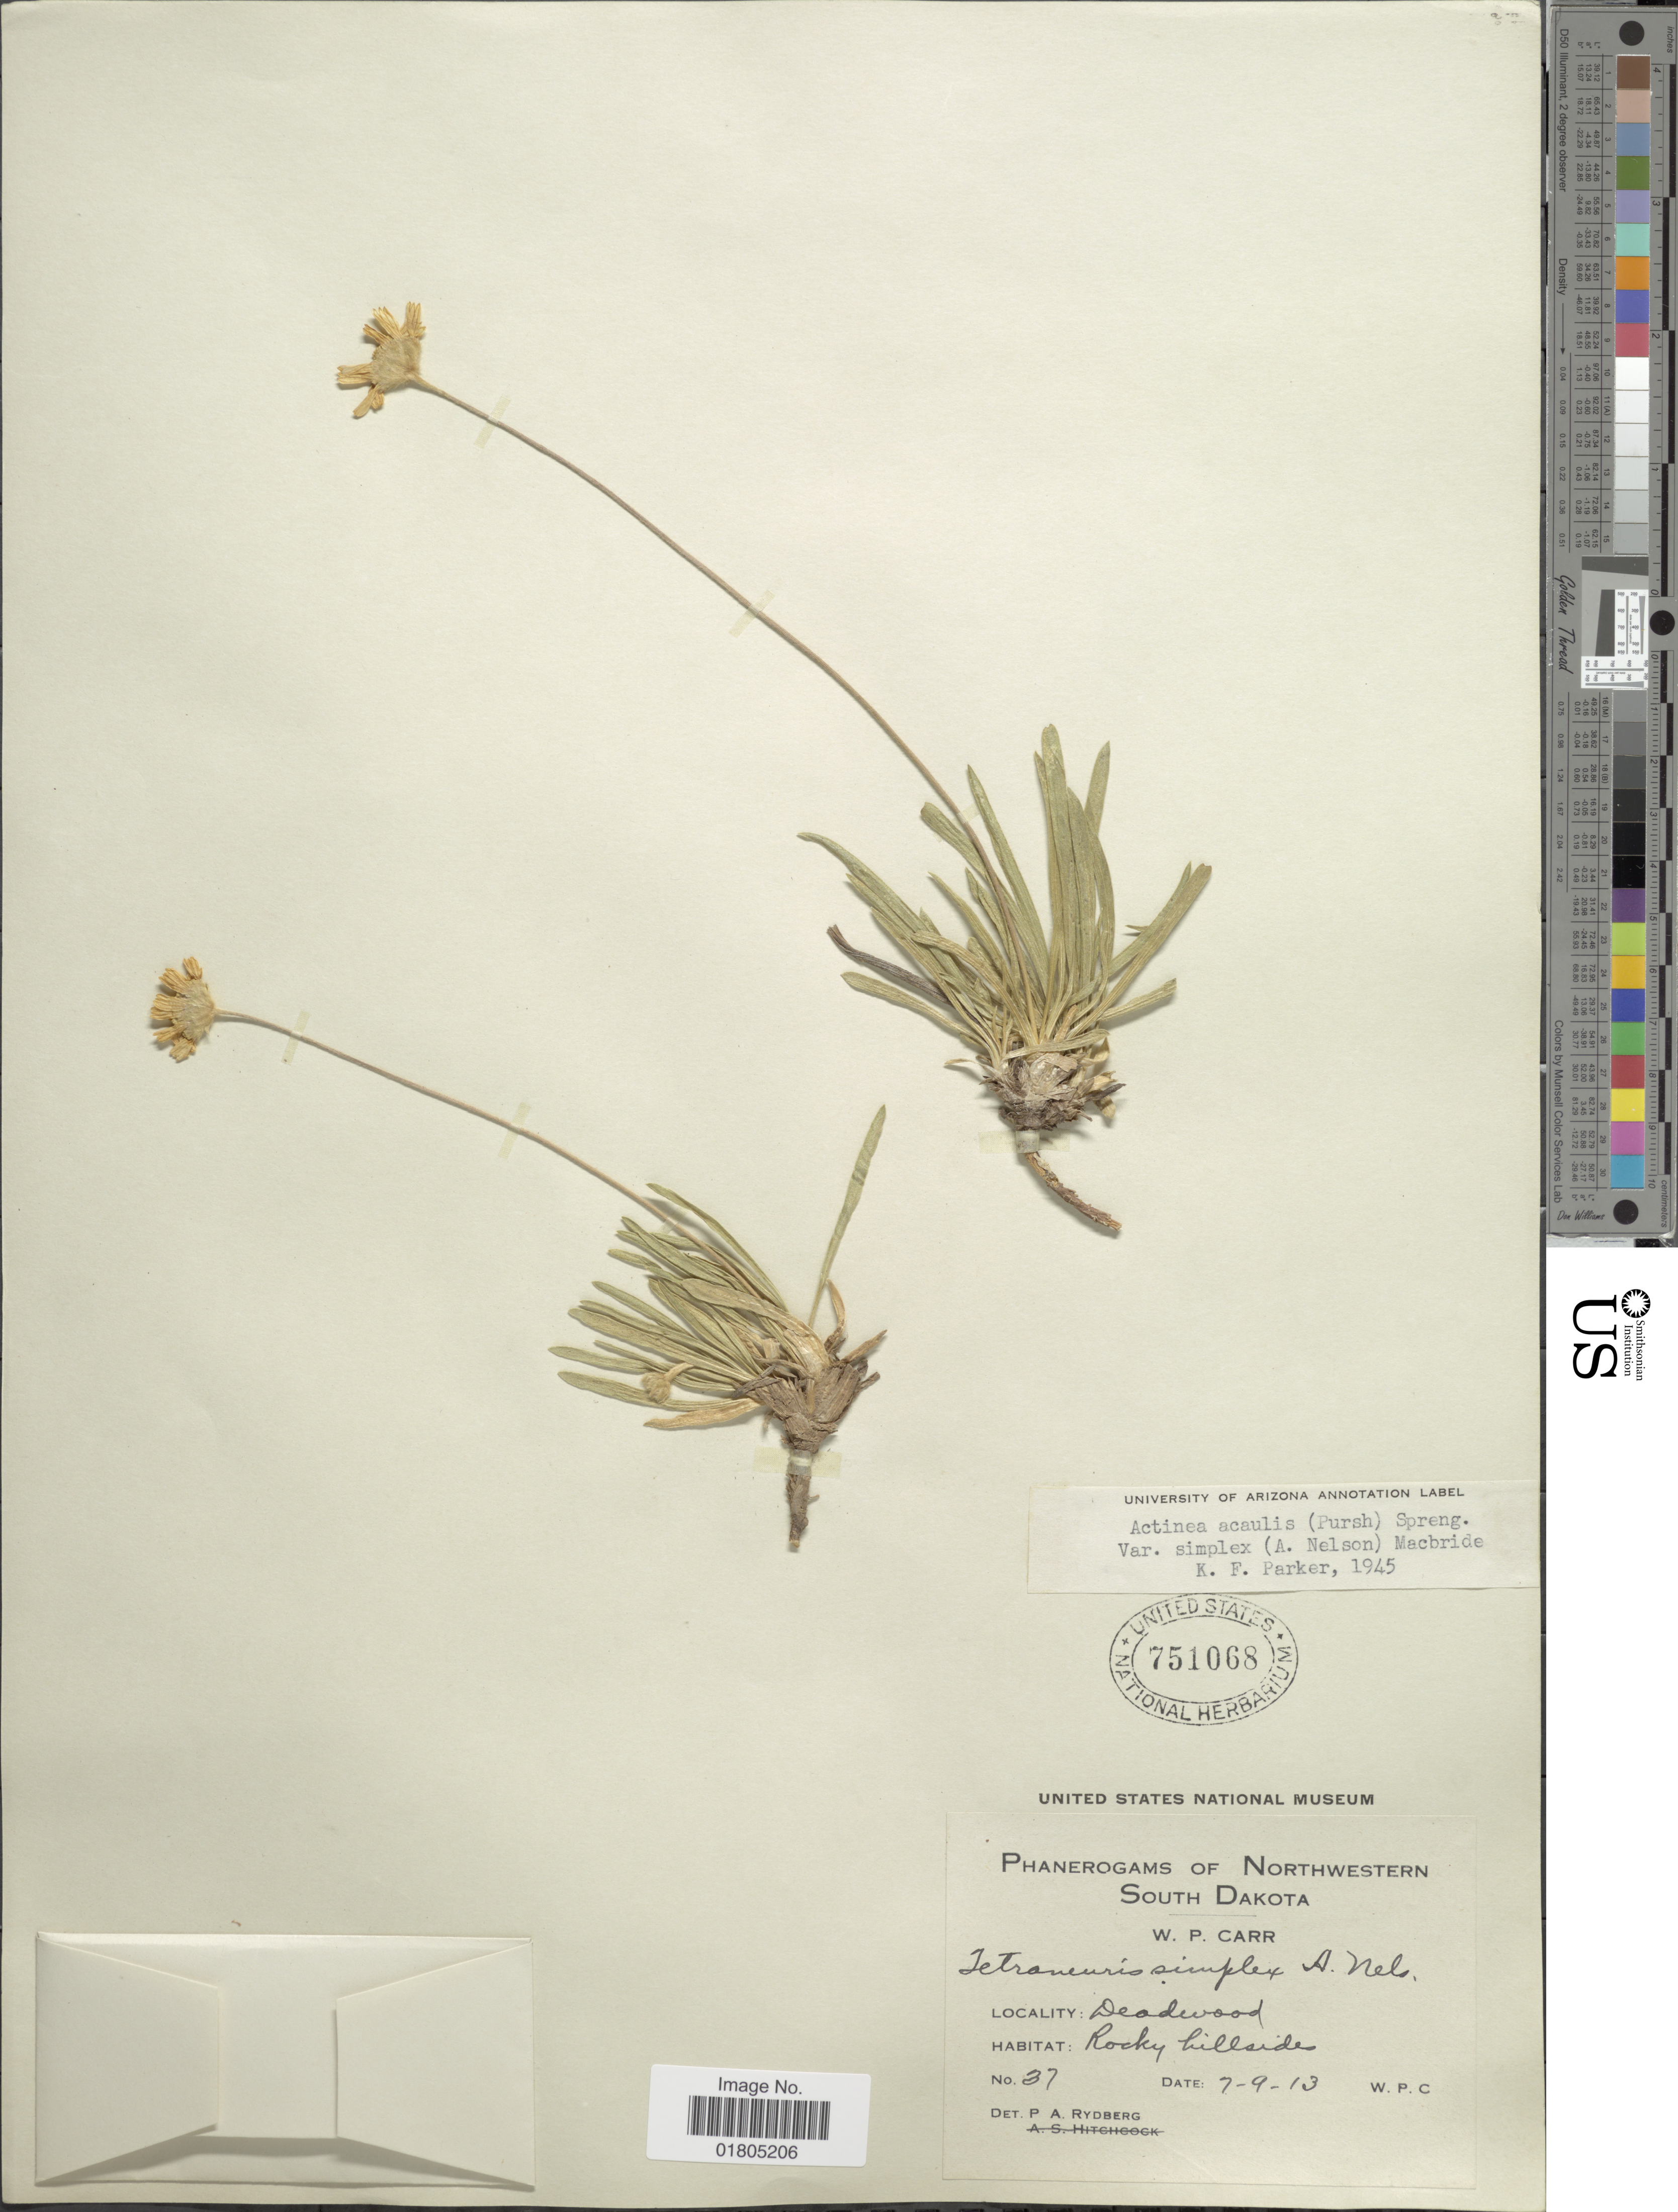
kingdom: Plantae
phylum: Tracheophyta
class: Magnoliopsida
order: Asterales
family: Asteraceae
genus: Actinea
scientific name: Actinea acaulis var. simplex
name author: (A. Nelson) J.F. Macbr.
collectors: W. Carr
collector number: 37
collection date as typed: Transcribed d/m/y: 9/7/13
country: United States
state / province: South Dakota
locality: Deadwood, Northwestern South Dakota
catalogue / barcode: US 751068